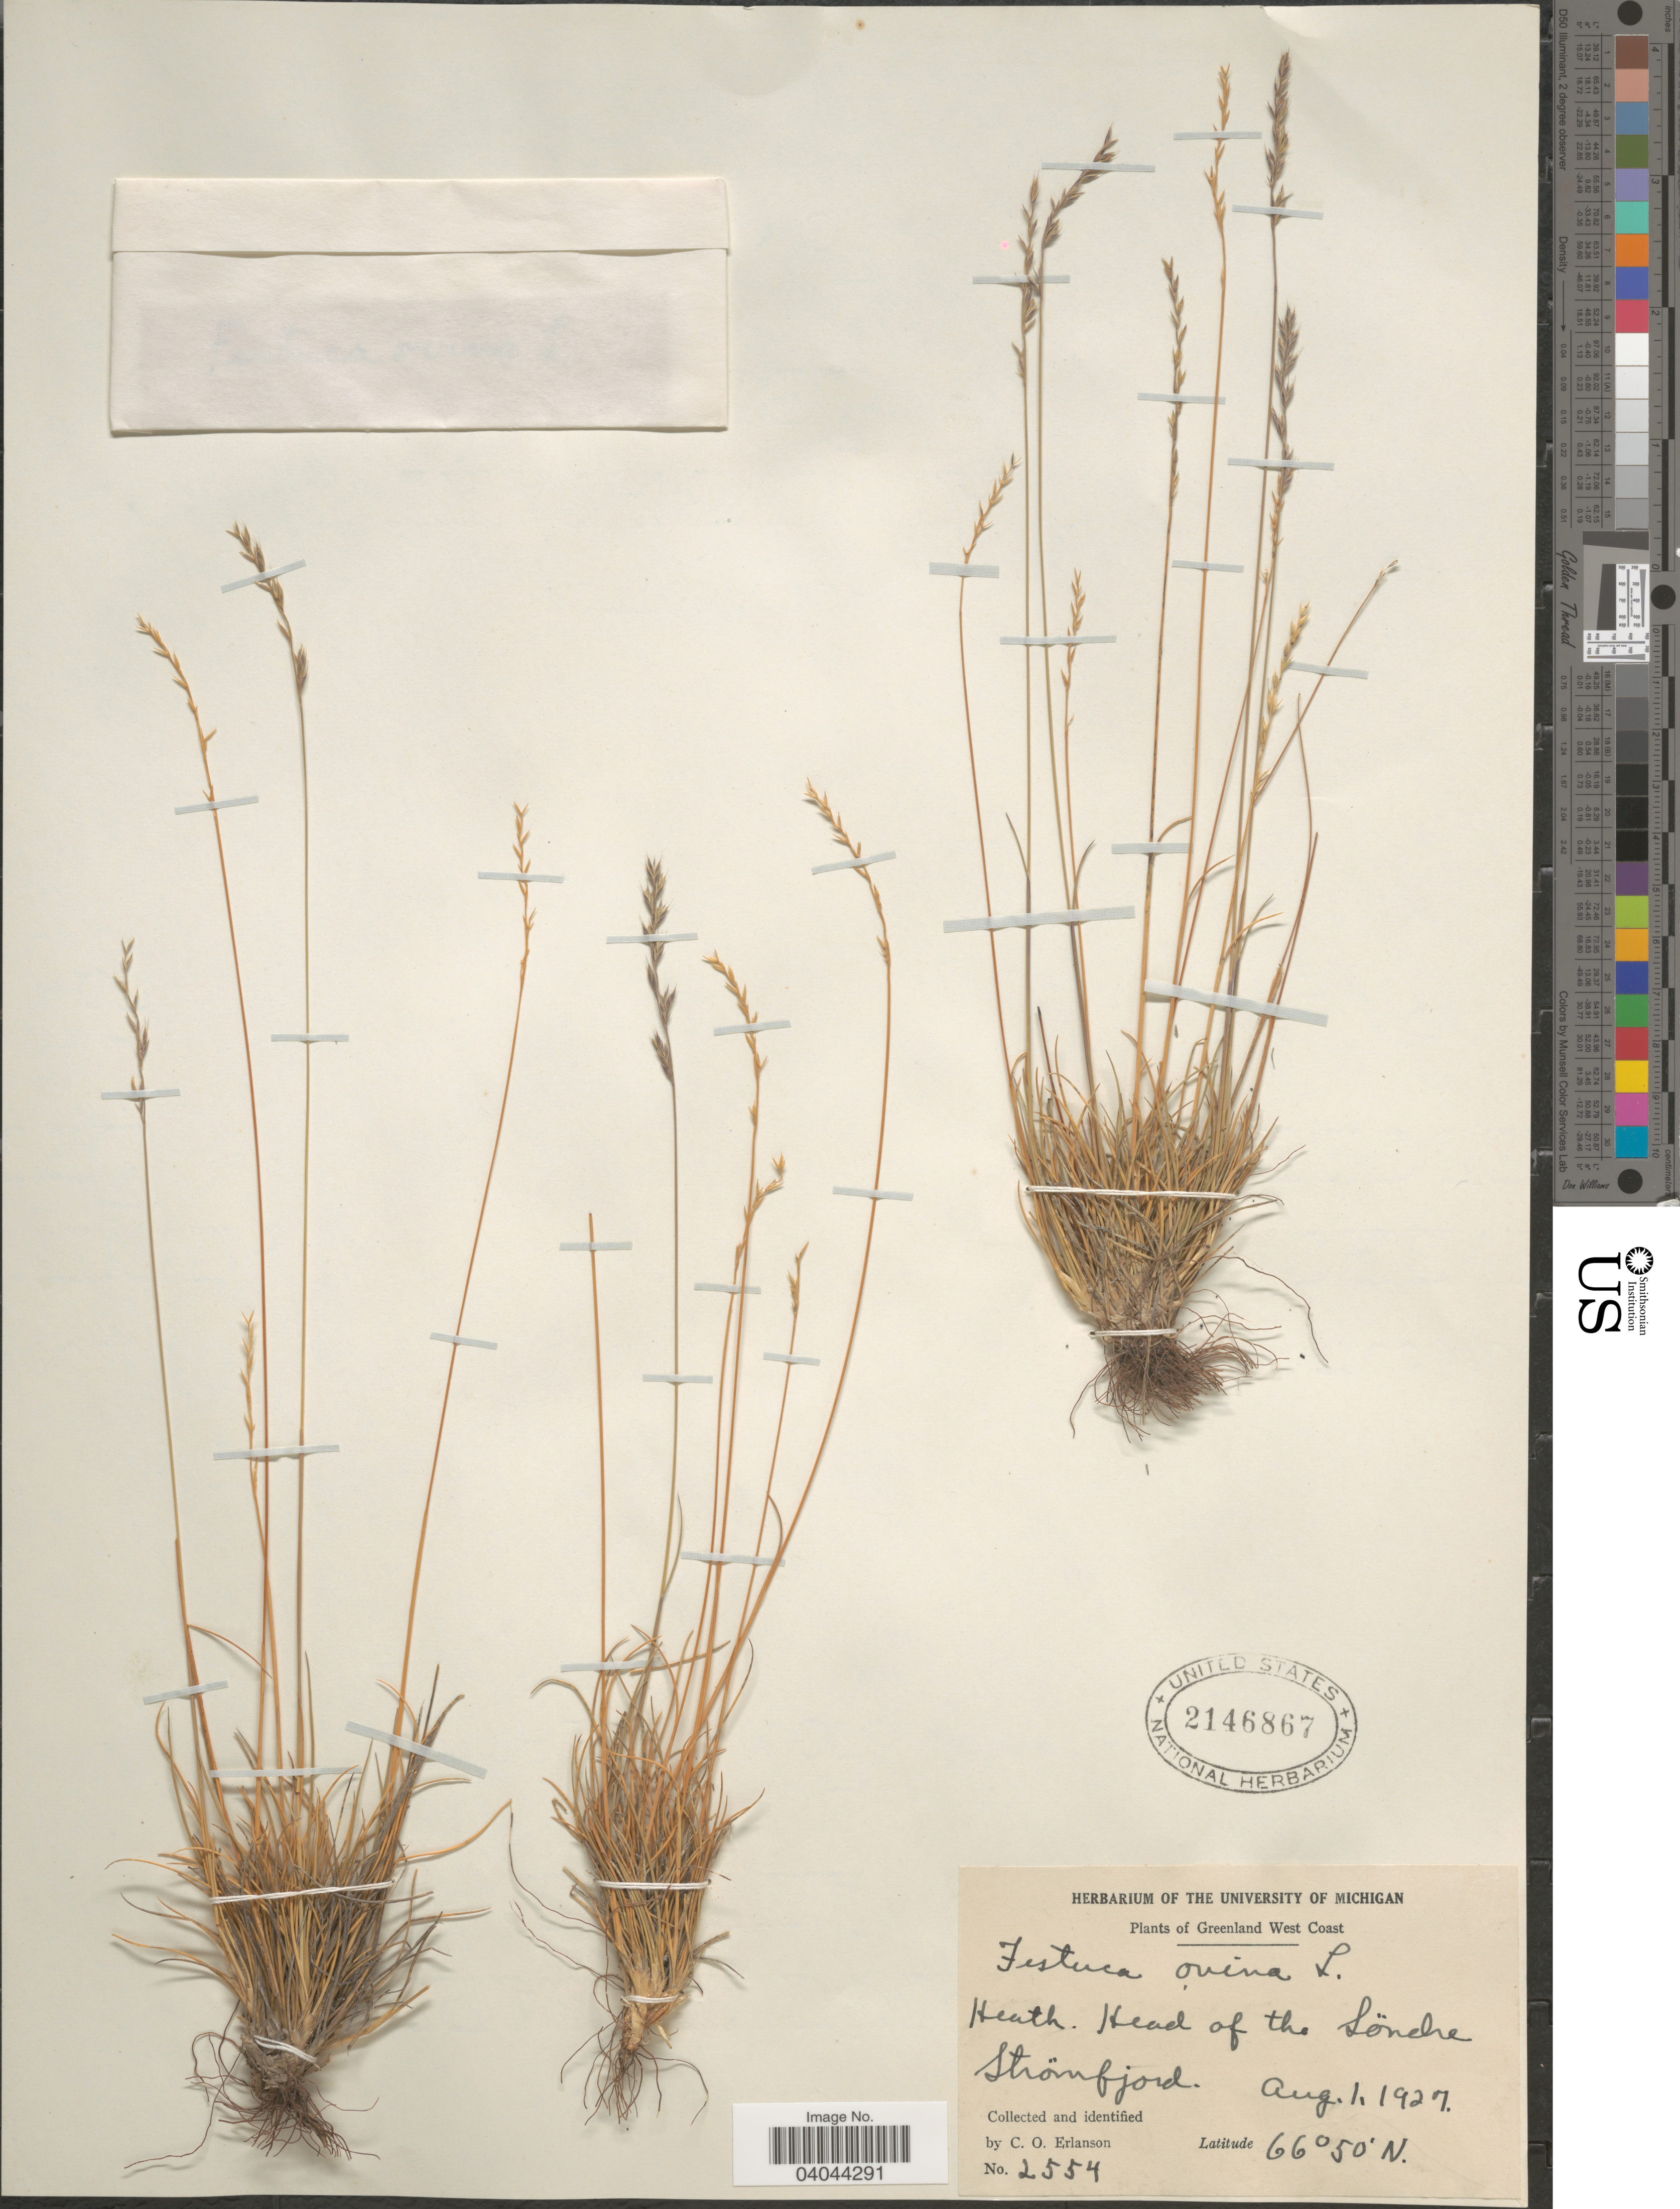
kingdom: Plantae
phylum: Tracheophyta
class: Liliopsida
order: Poales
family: Poaceae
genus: Festuca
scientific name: Festuca ovina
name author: L.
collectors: C. O. Erlanson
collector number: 2554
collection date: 1927-08-01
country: Greenland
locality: Greenland West Coast. Heath. Head of the Søndre Strømfjord.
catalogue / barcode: US 2146867